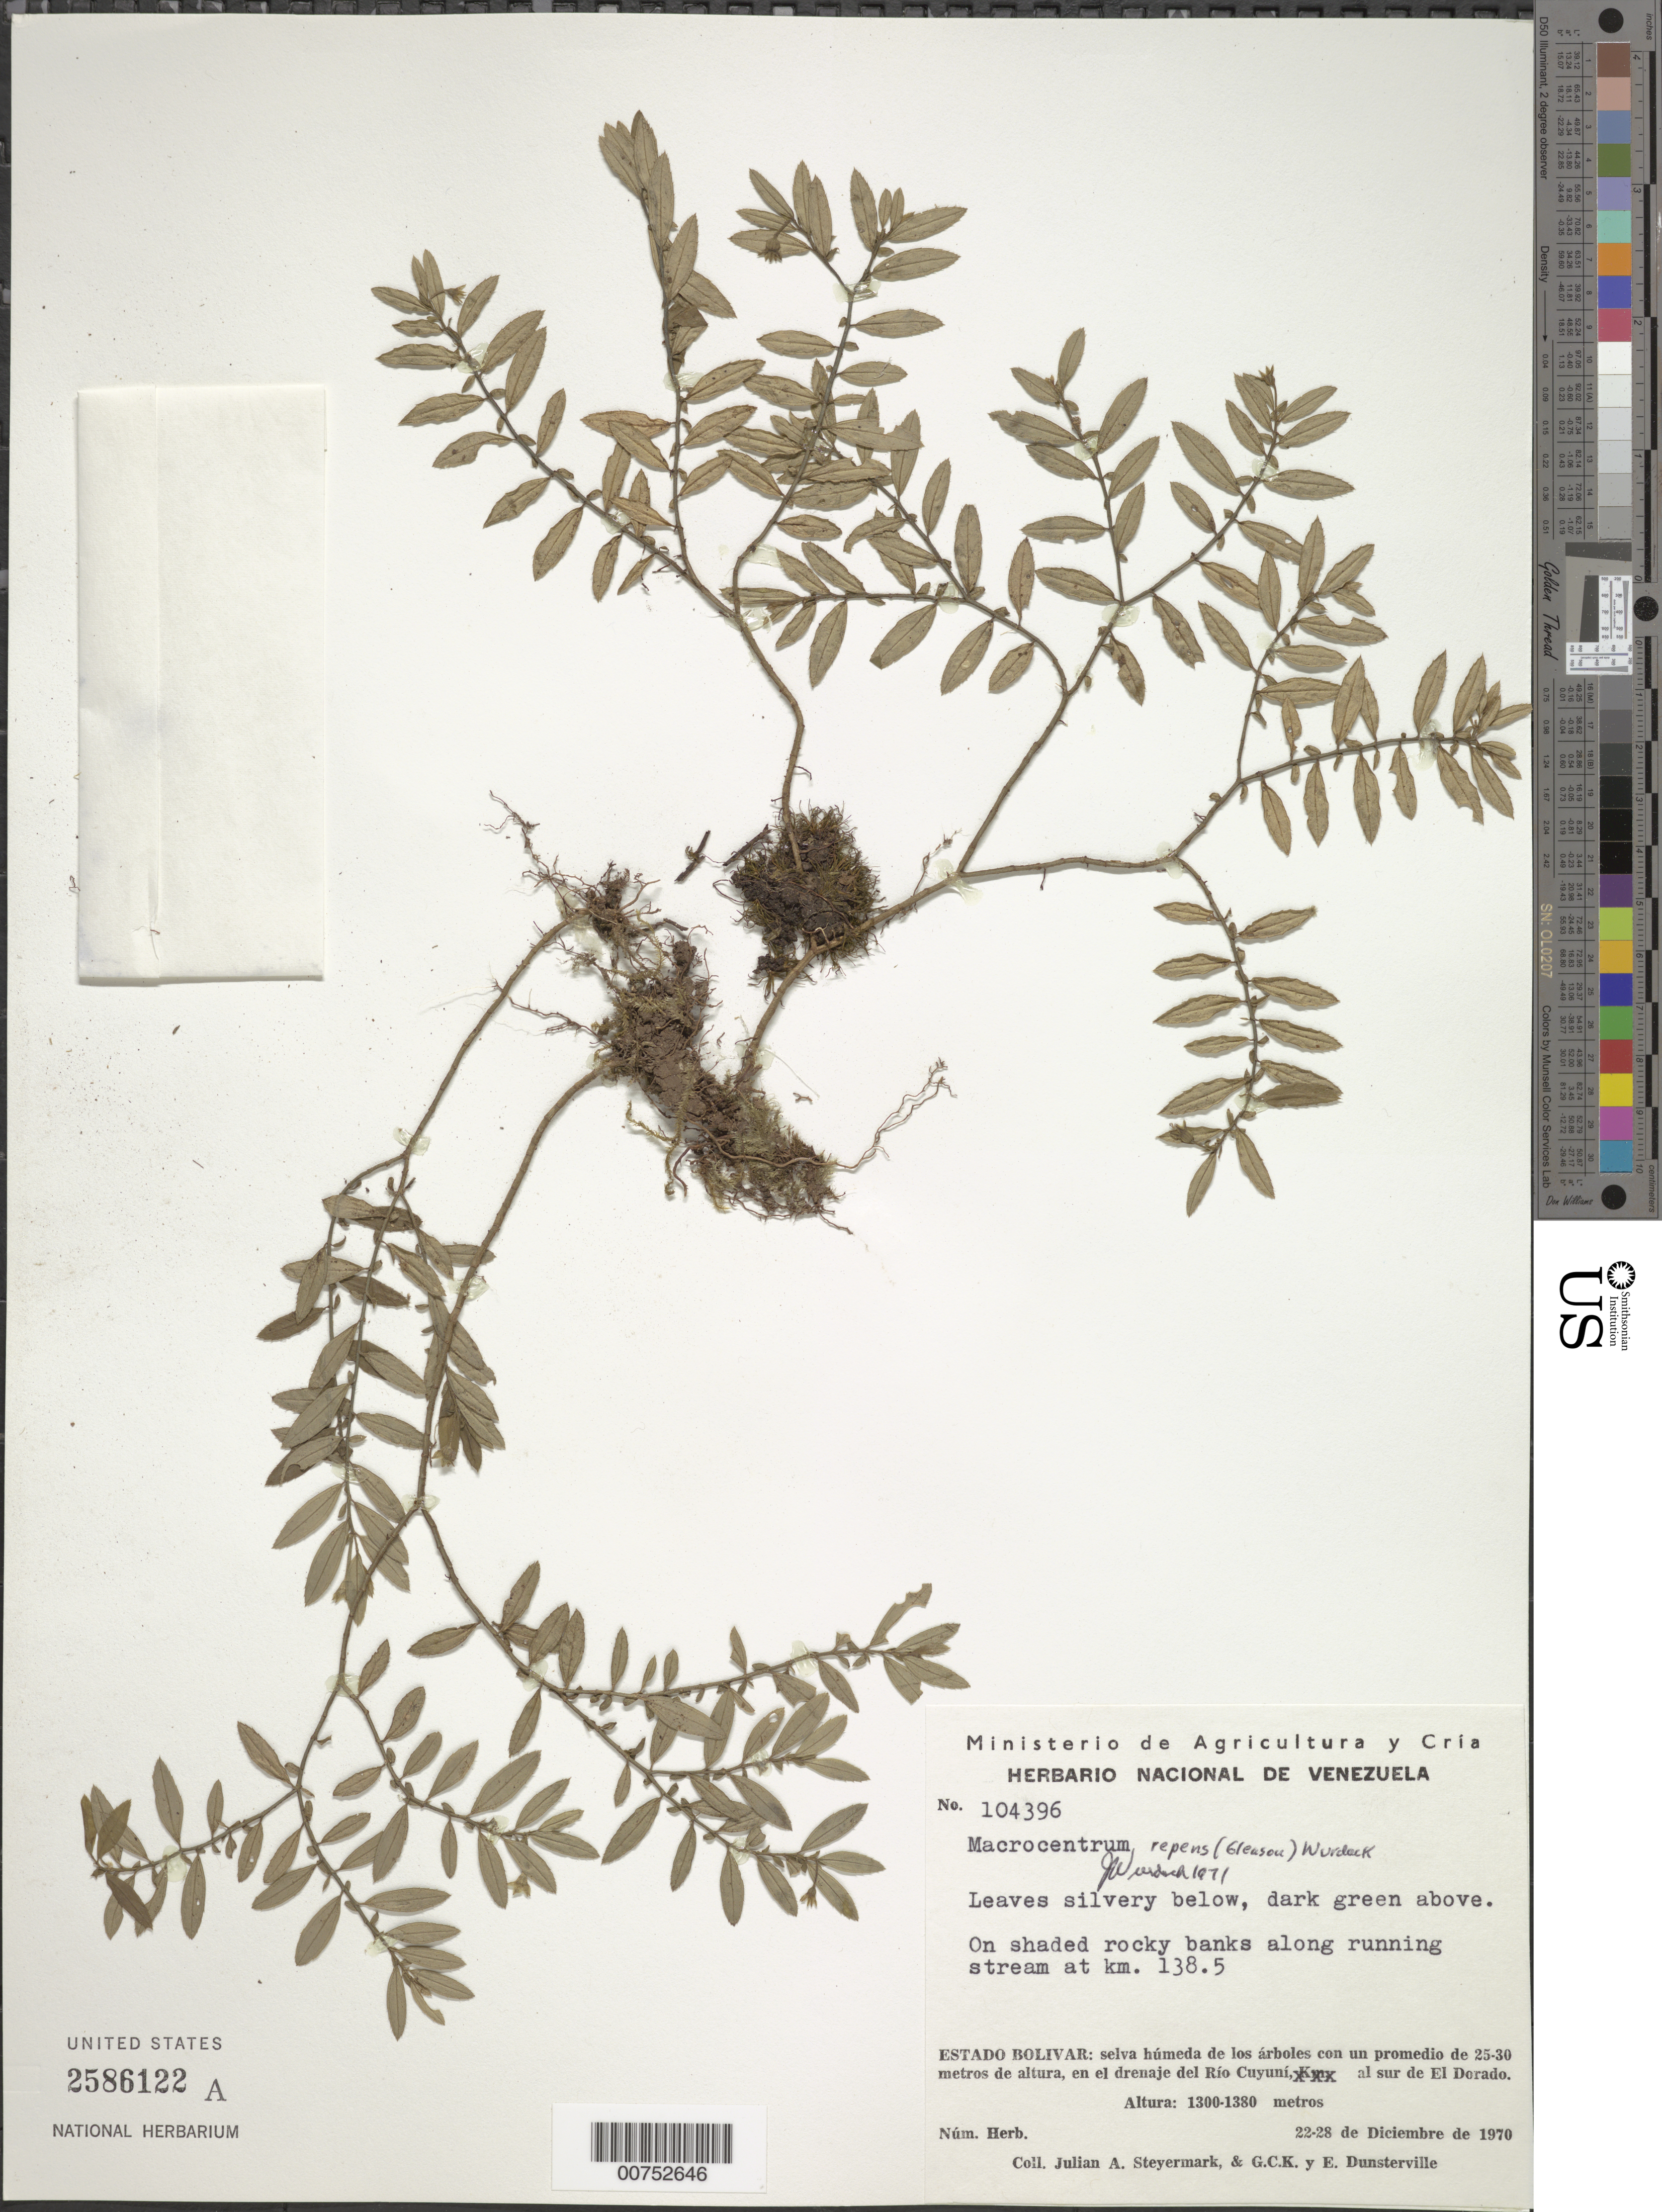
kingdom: Plantae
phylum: Tracheophyta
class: Magnoliopsida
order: Myrtales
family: Melastomataceae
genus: Macrocentrum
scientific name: Macrocentrum repens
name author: (Gleason) Wurdack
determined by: Wurdack, John J., (US), US (UNITED STATES)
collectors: J. Steyermark, G. C. K. Dunsterville & E. Dunsterville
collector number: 104396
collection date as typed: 22-Dec-70 to 28-Dec-70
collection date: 1970-12-22/1970-12-28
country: Venezuela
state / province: Bolívar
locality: Río Cuyuni drainage, S of El Dorado, km 138.5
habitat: Shaded rocky banks along running stream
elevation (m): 1300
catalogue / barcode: US 2586122A